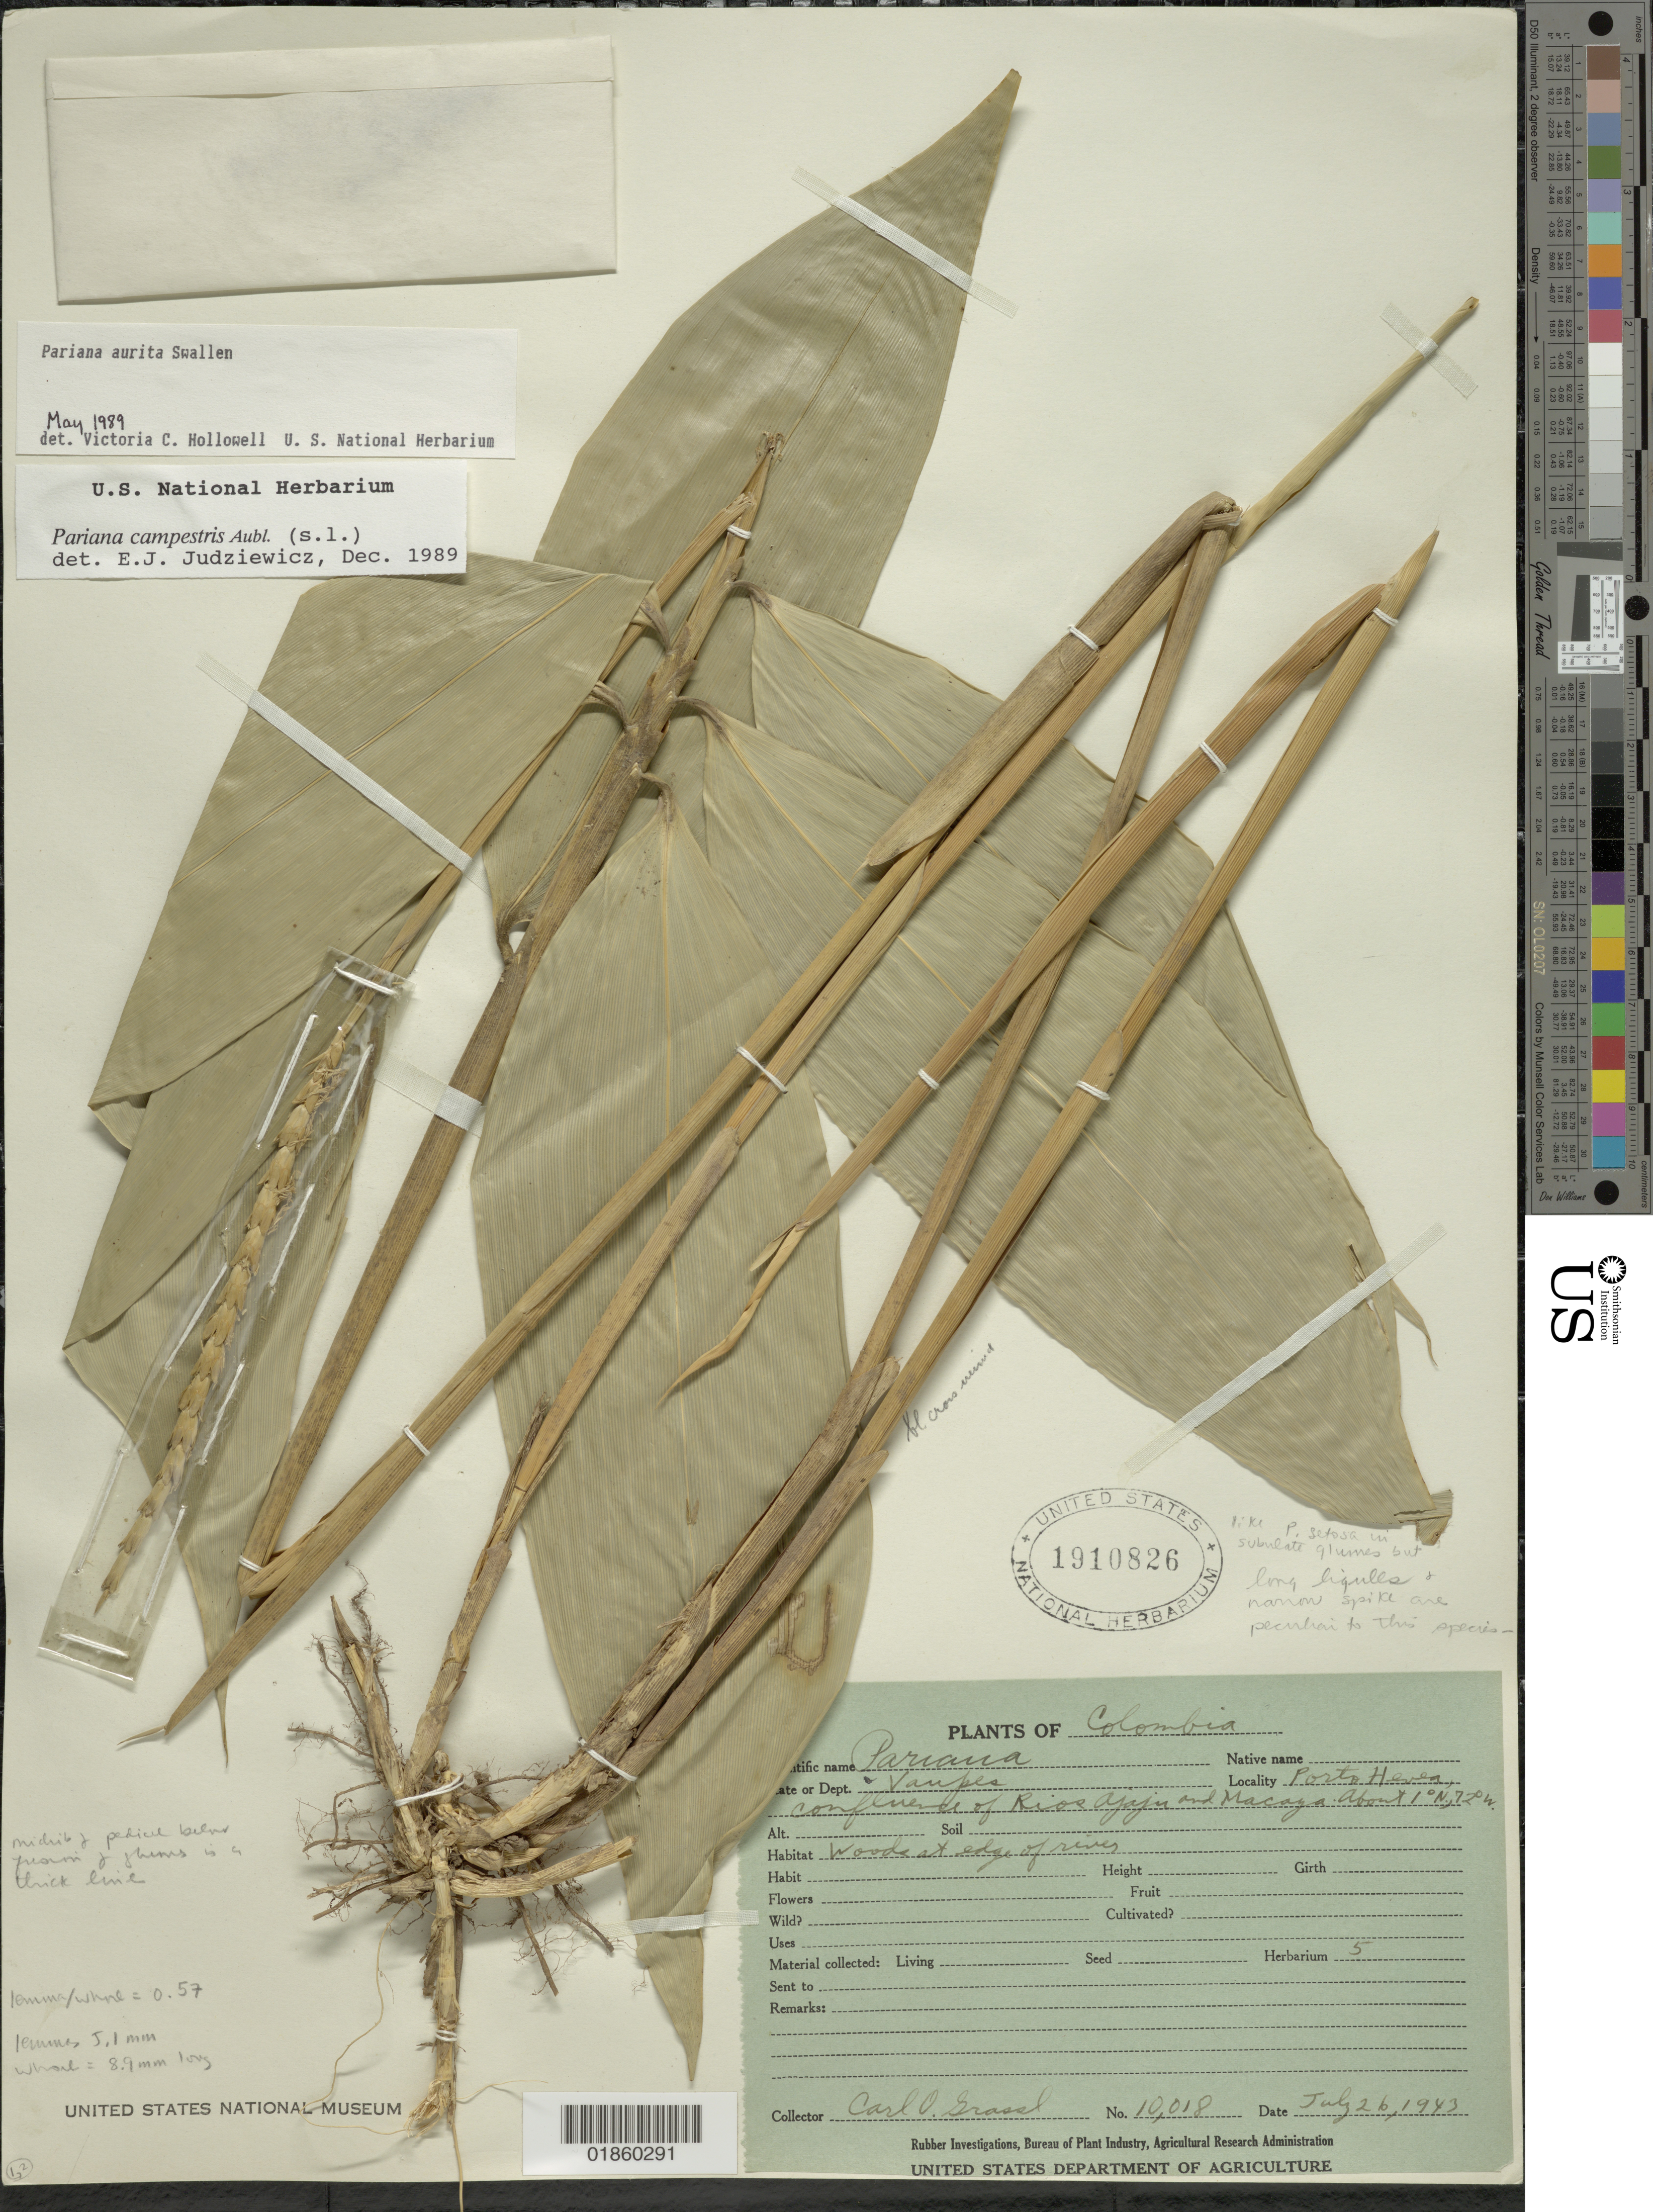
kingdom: Plantae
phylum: Tracheophyta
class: Liliopsida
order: Poales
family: Poaceae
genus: Pariana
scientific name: Pariana campestris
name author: Aubl.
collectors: C. Grassl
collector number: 10018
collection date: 1943-07-26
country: Colombia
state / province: Vaupes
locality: woods at edge of river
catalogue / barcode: US 1910826